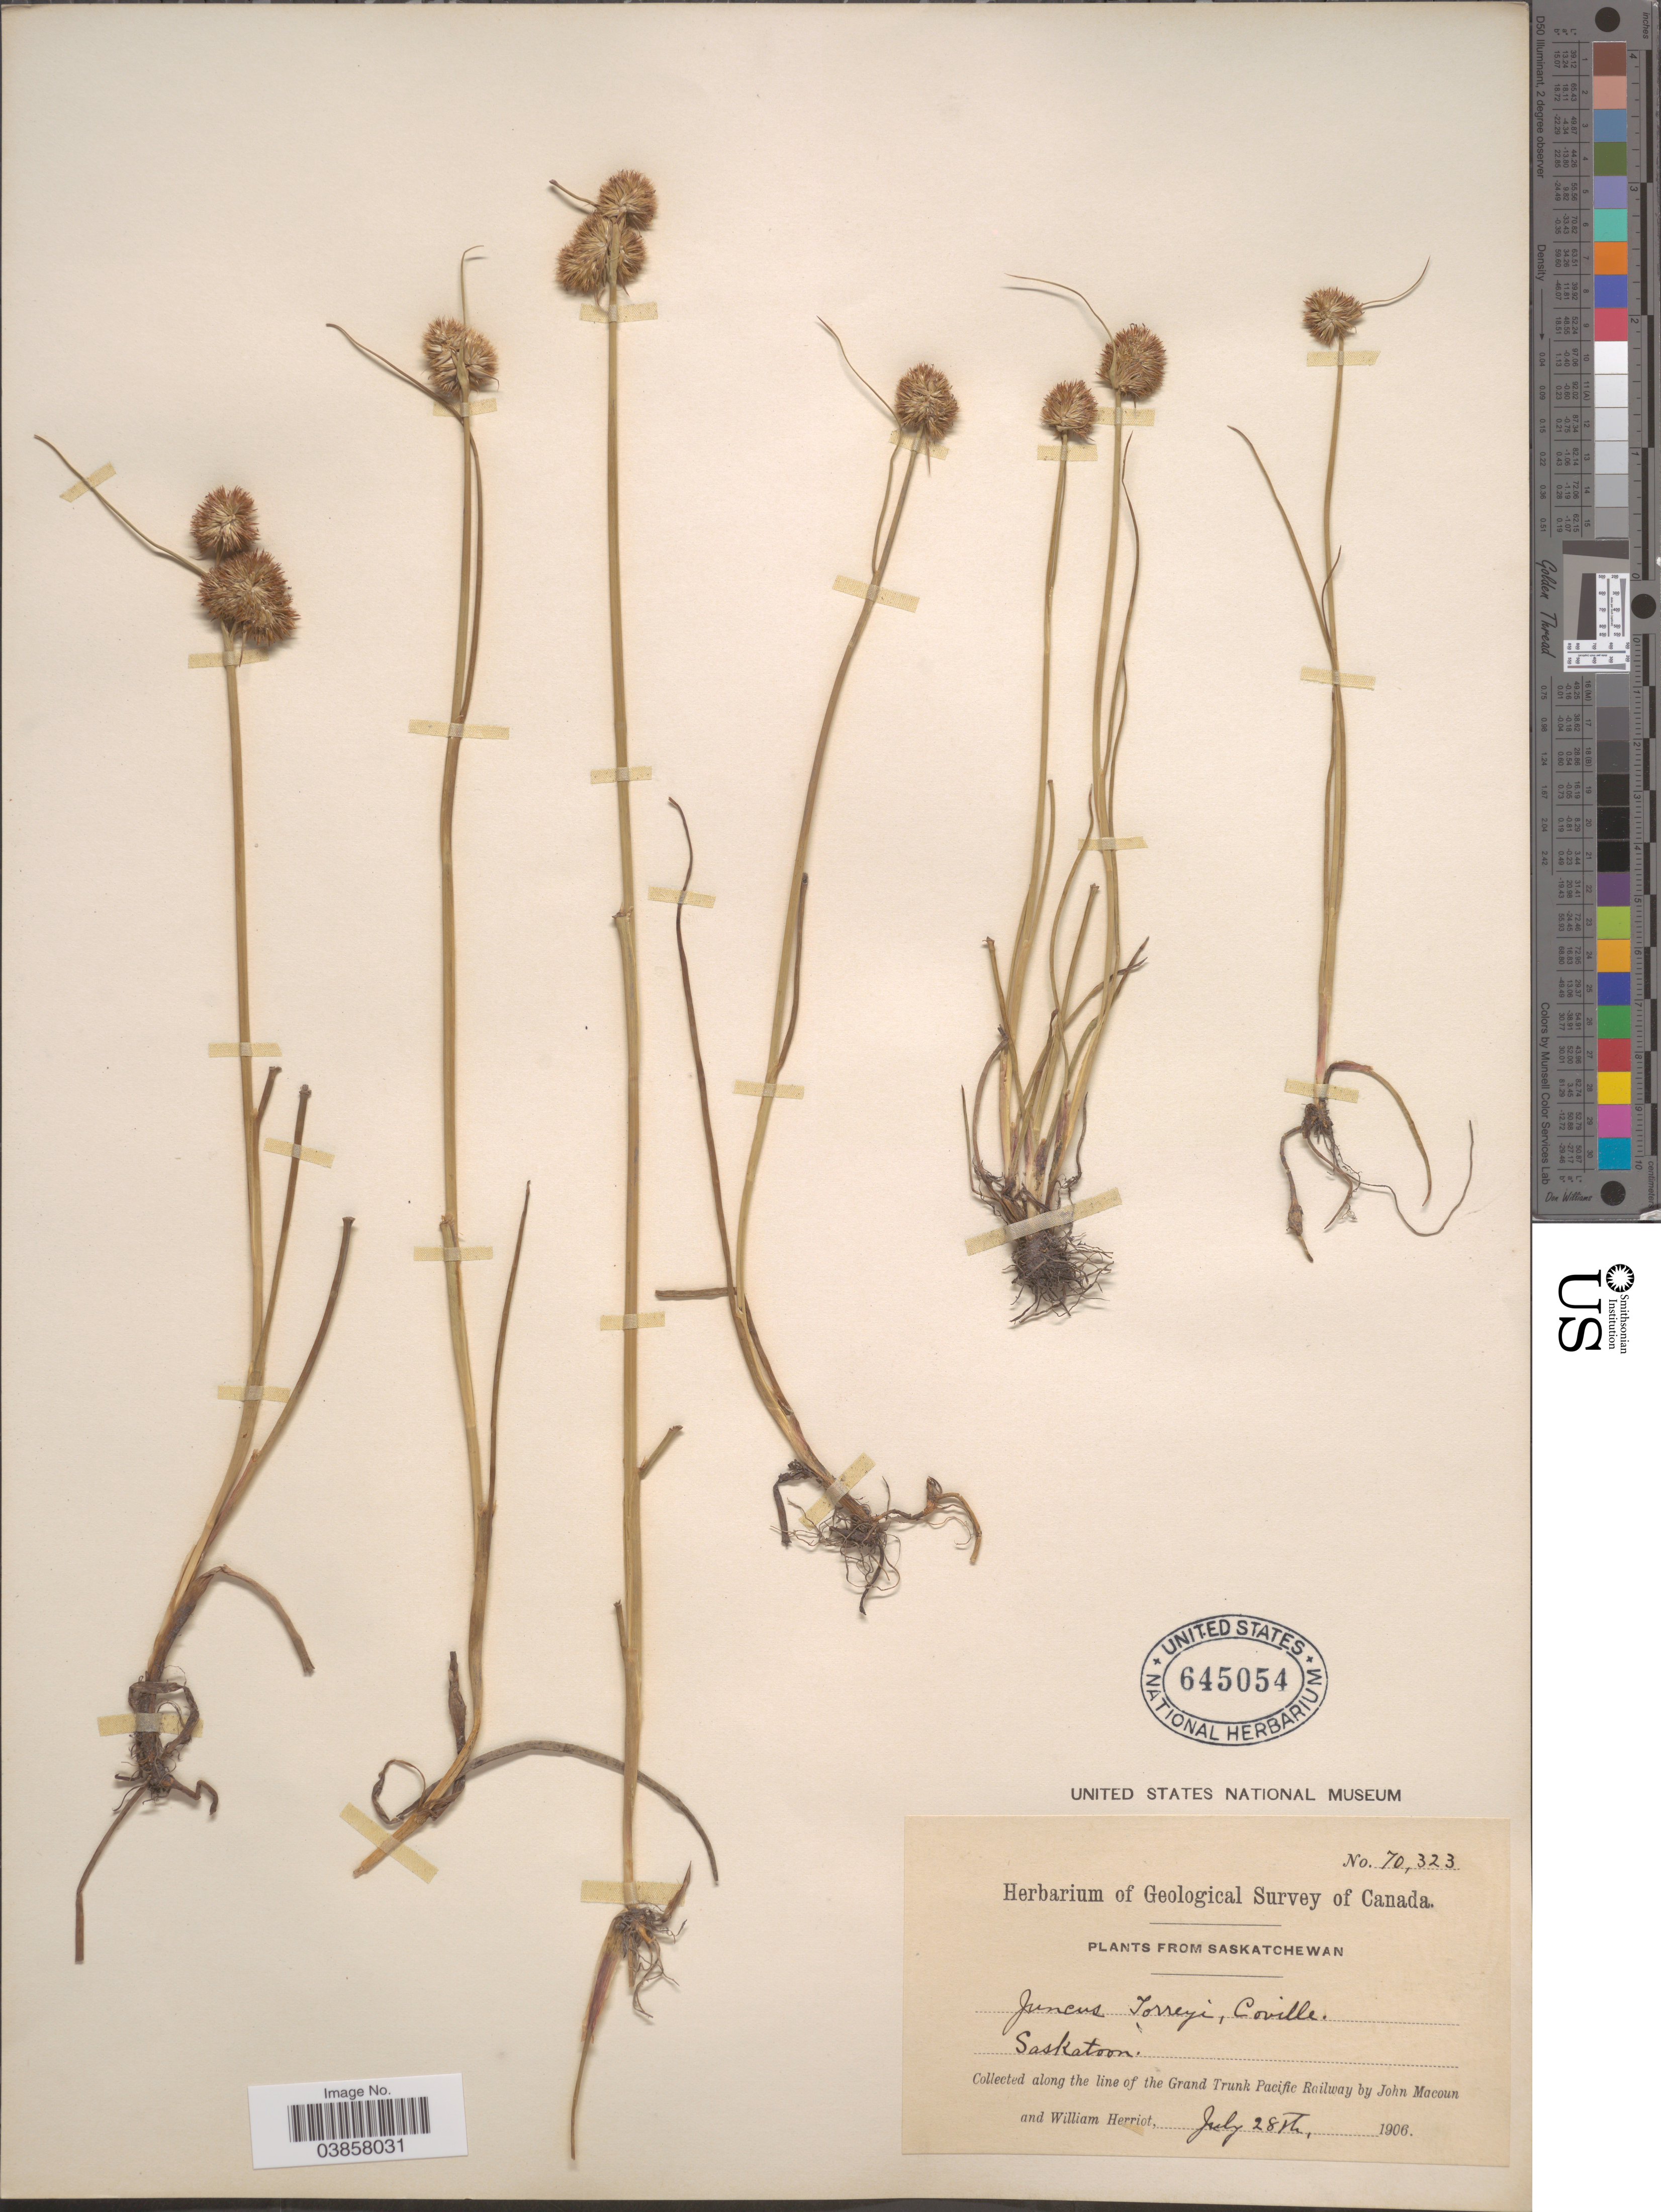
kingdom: Plantae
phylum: Tracheophyta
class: Liliopsida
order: Poales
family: Juncaceae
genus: Juncus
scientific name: Juncus torreyi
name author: Coville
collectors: J. Macoun & W. Herriot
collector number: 70323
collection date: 1906-07-28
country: Canada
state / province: Saskatchewan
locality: Saskatoon. Along the line of the Grand Trunk Pacific Railway.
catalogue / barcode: US 645054